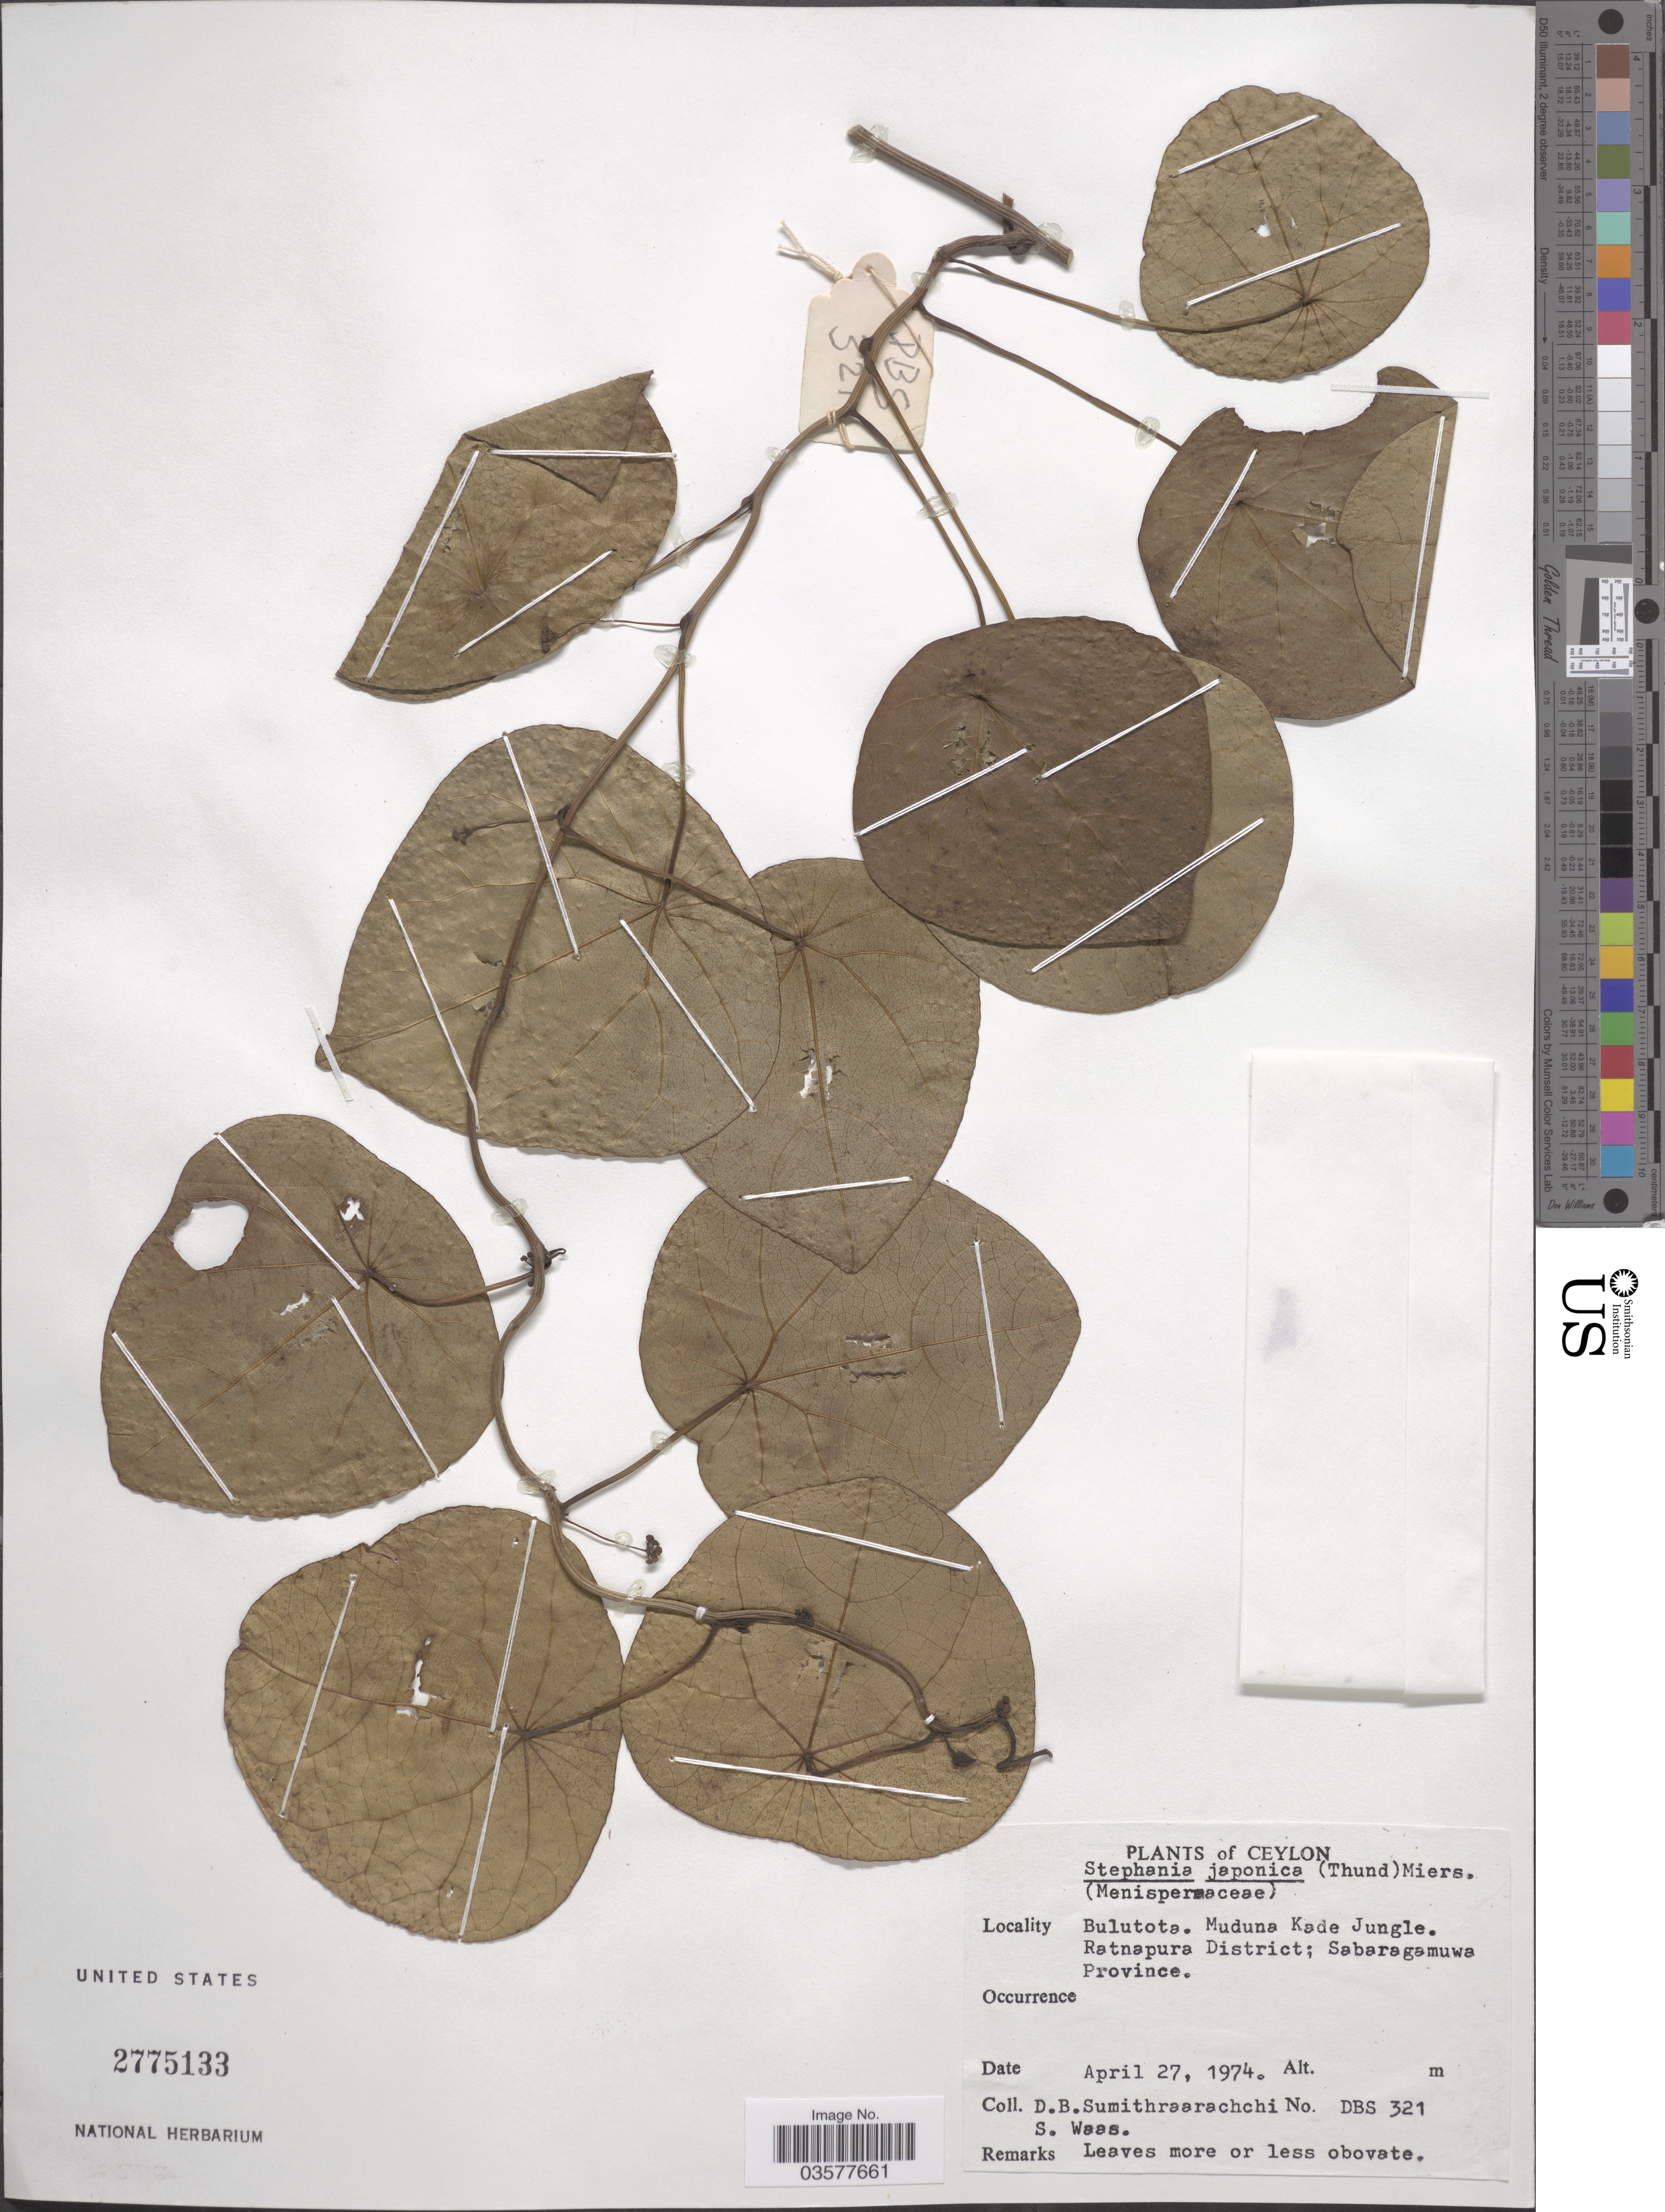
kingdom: Plantae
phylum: Tracheophyta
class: Magnoliopsida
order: Ranunculales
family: Menispermaceae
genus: Stephania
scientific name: Stephania japonica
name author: (Thunb.) Miers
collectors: D. B. Sumithraarachchi & S. Waas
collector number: DBS 321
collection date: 1974-04-27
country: Sri Lanka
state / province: Sabaragamuwa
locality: Ceylon. Bulutota. Muduna Kade Jungle. Ratnapura District.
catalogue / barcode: US 2775133